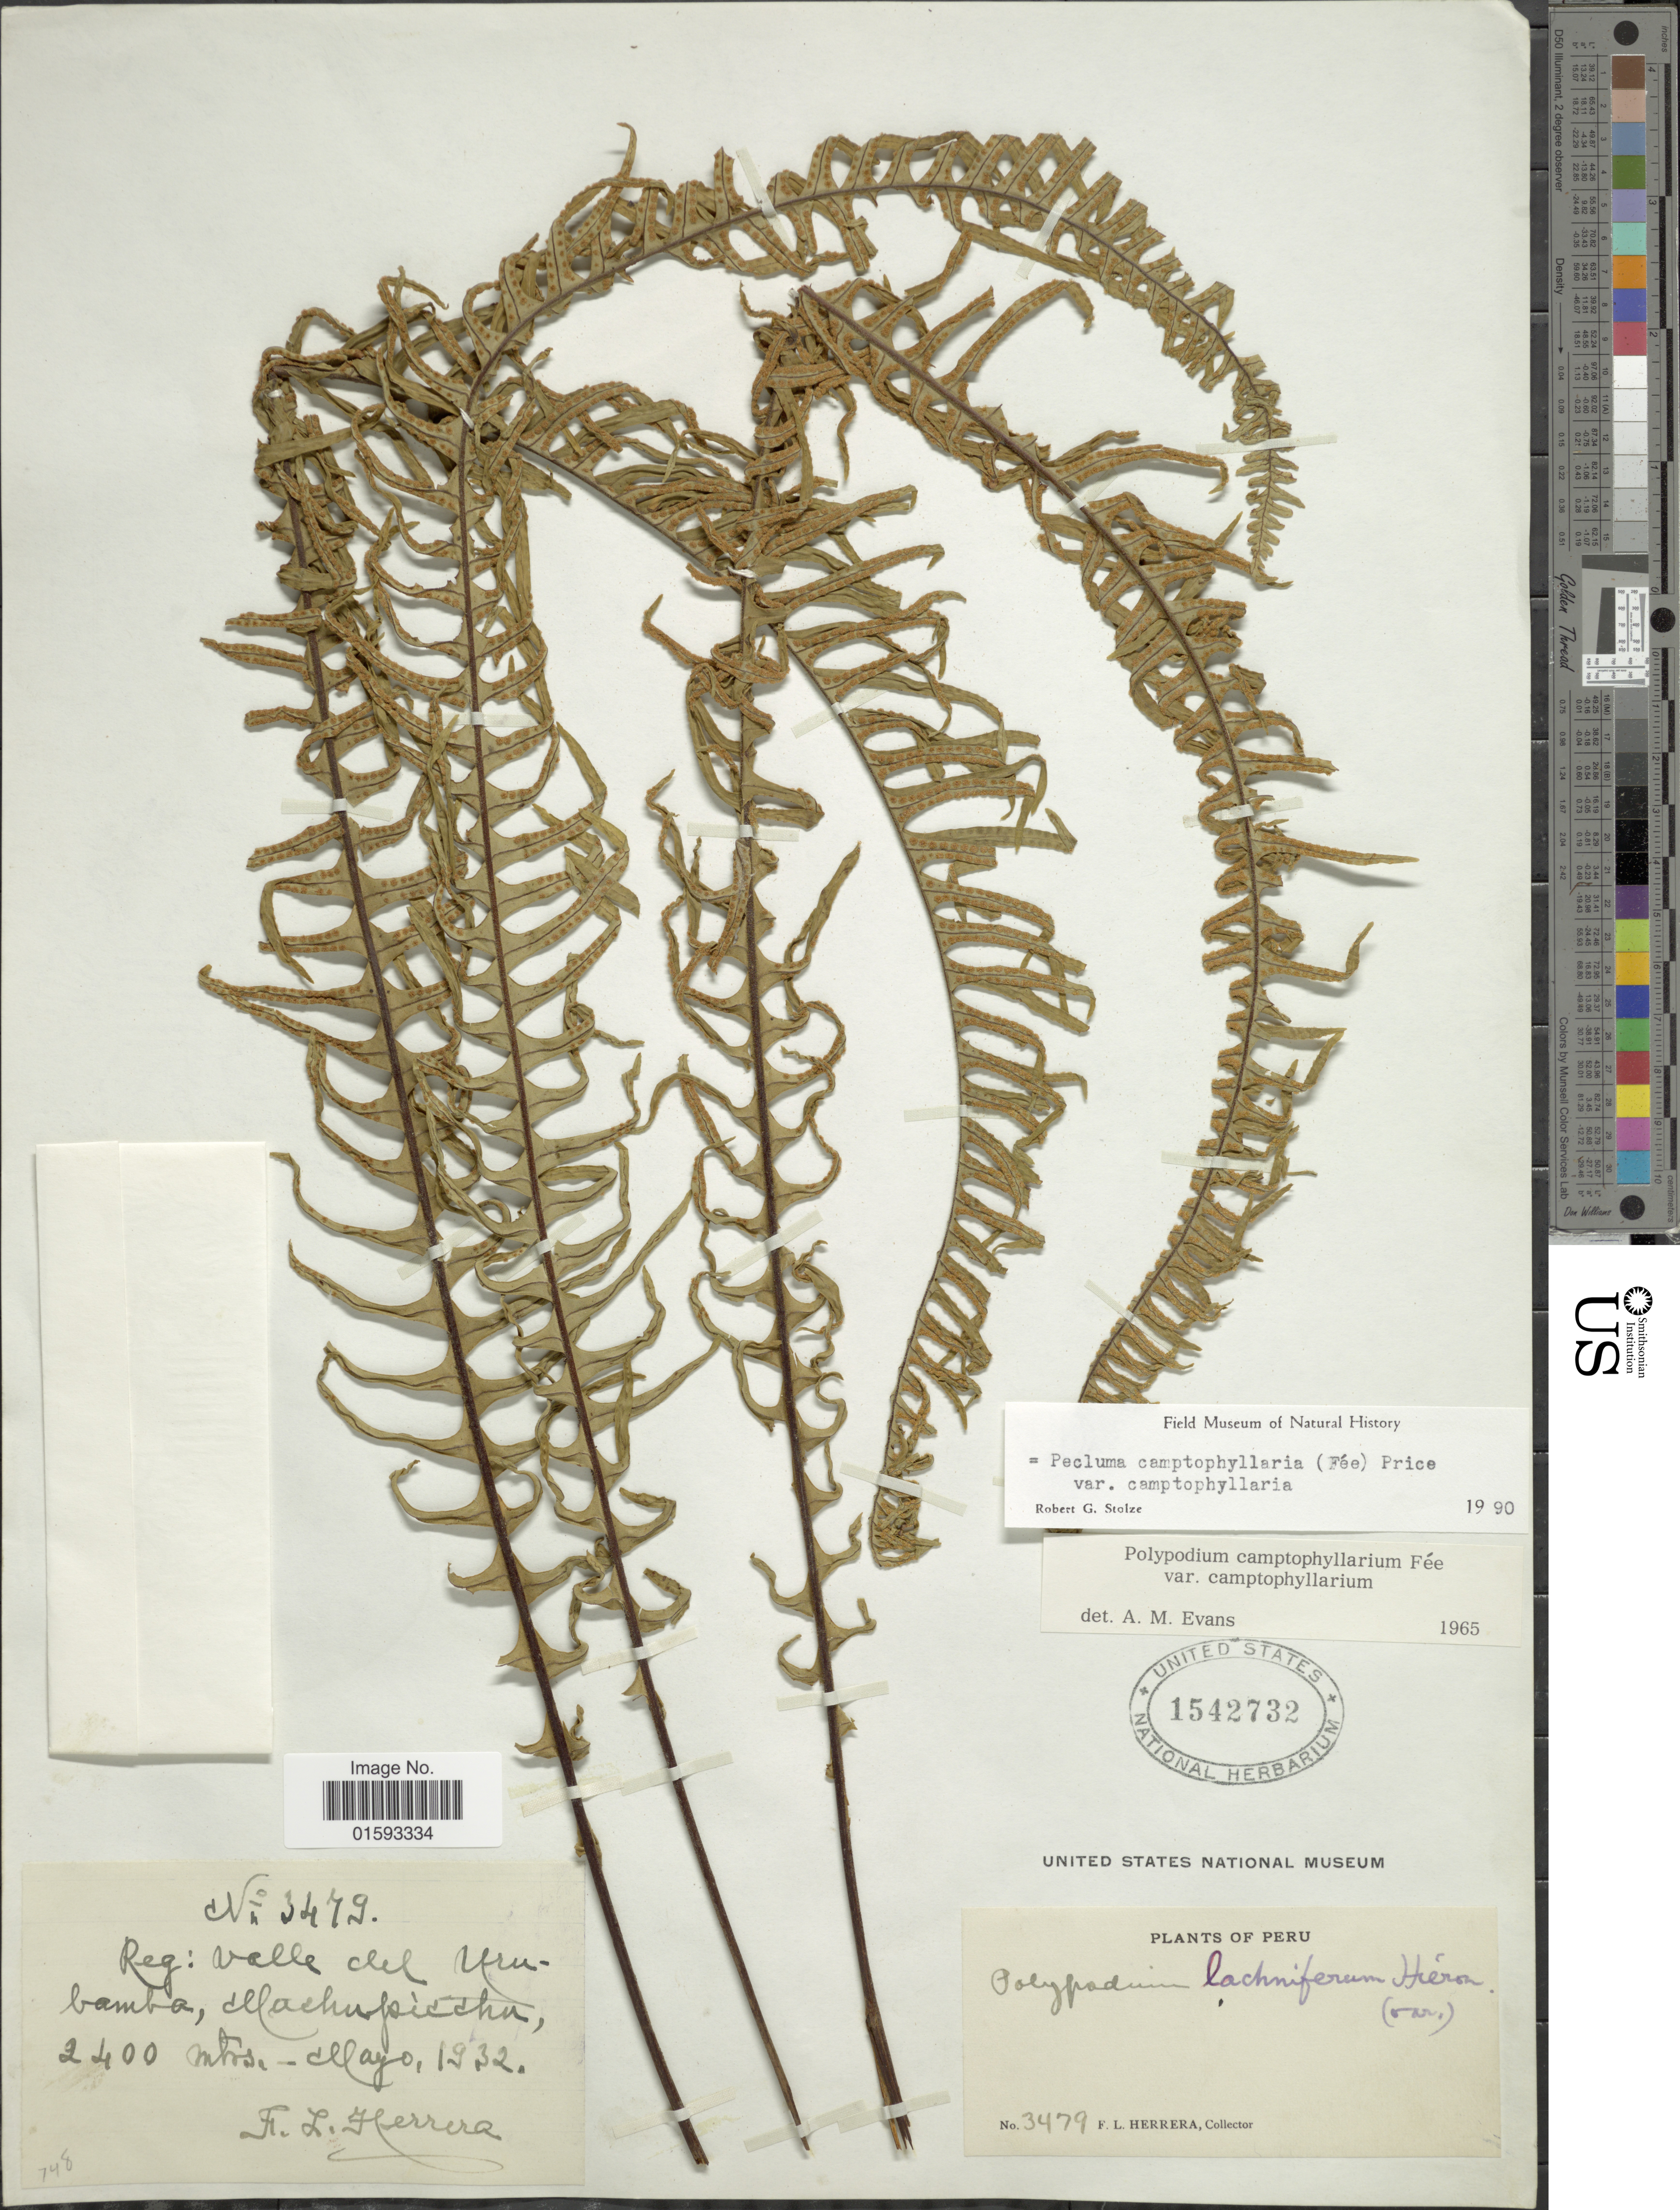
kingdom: Plantae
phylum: Tracheophyta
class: Polypodiopsida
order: Polypodiales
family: Polypodiaceae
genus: Pecluma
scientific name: Pecluma camptophyllaria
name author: (Fée) M.G. Price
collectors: F. L. Herrera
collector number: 3479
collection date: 1932-05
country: Peru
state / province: Cusco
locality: Valle del Urubamba, Machu Picchu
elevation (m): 2400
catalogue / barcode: US 1542732